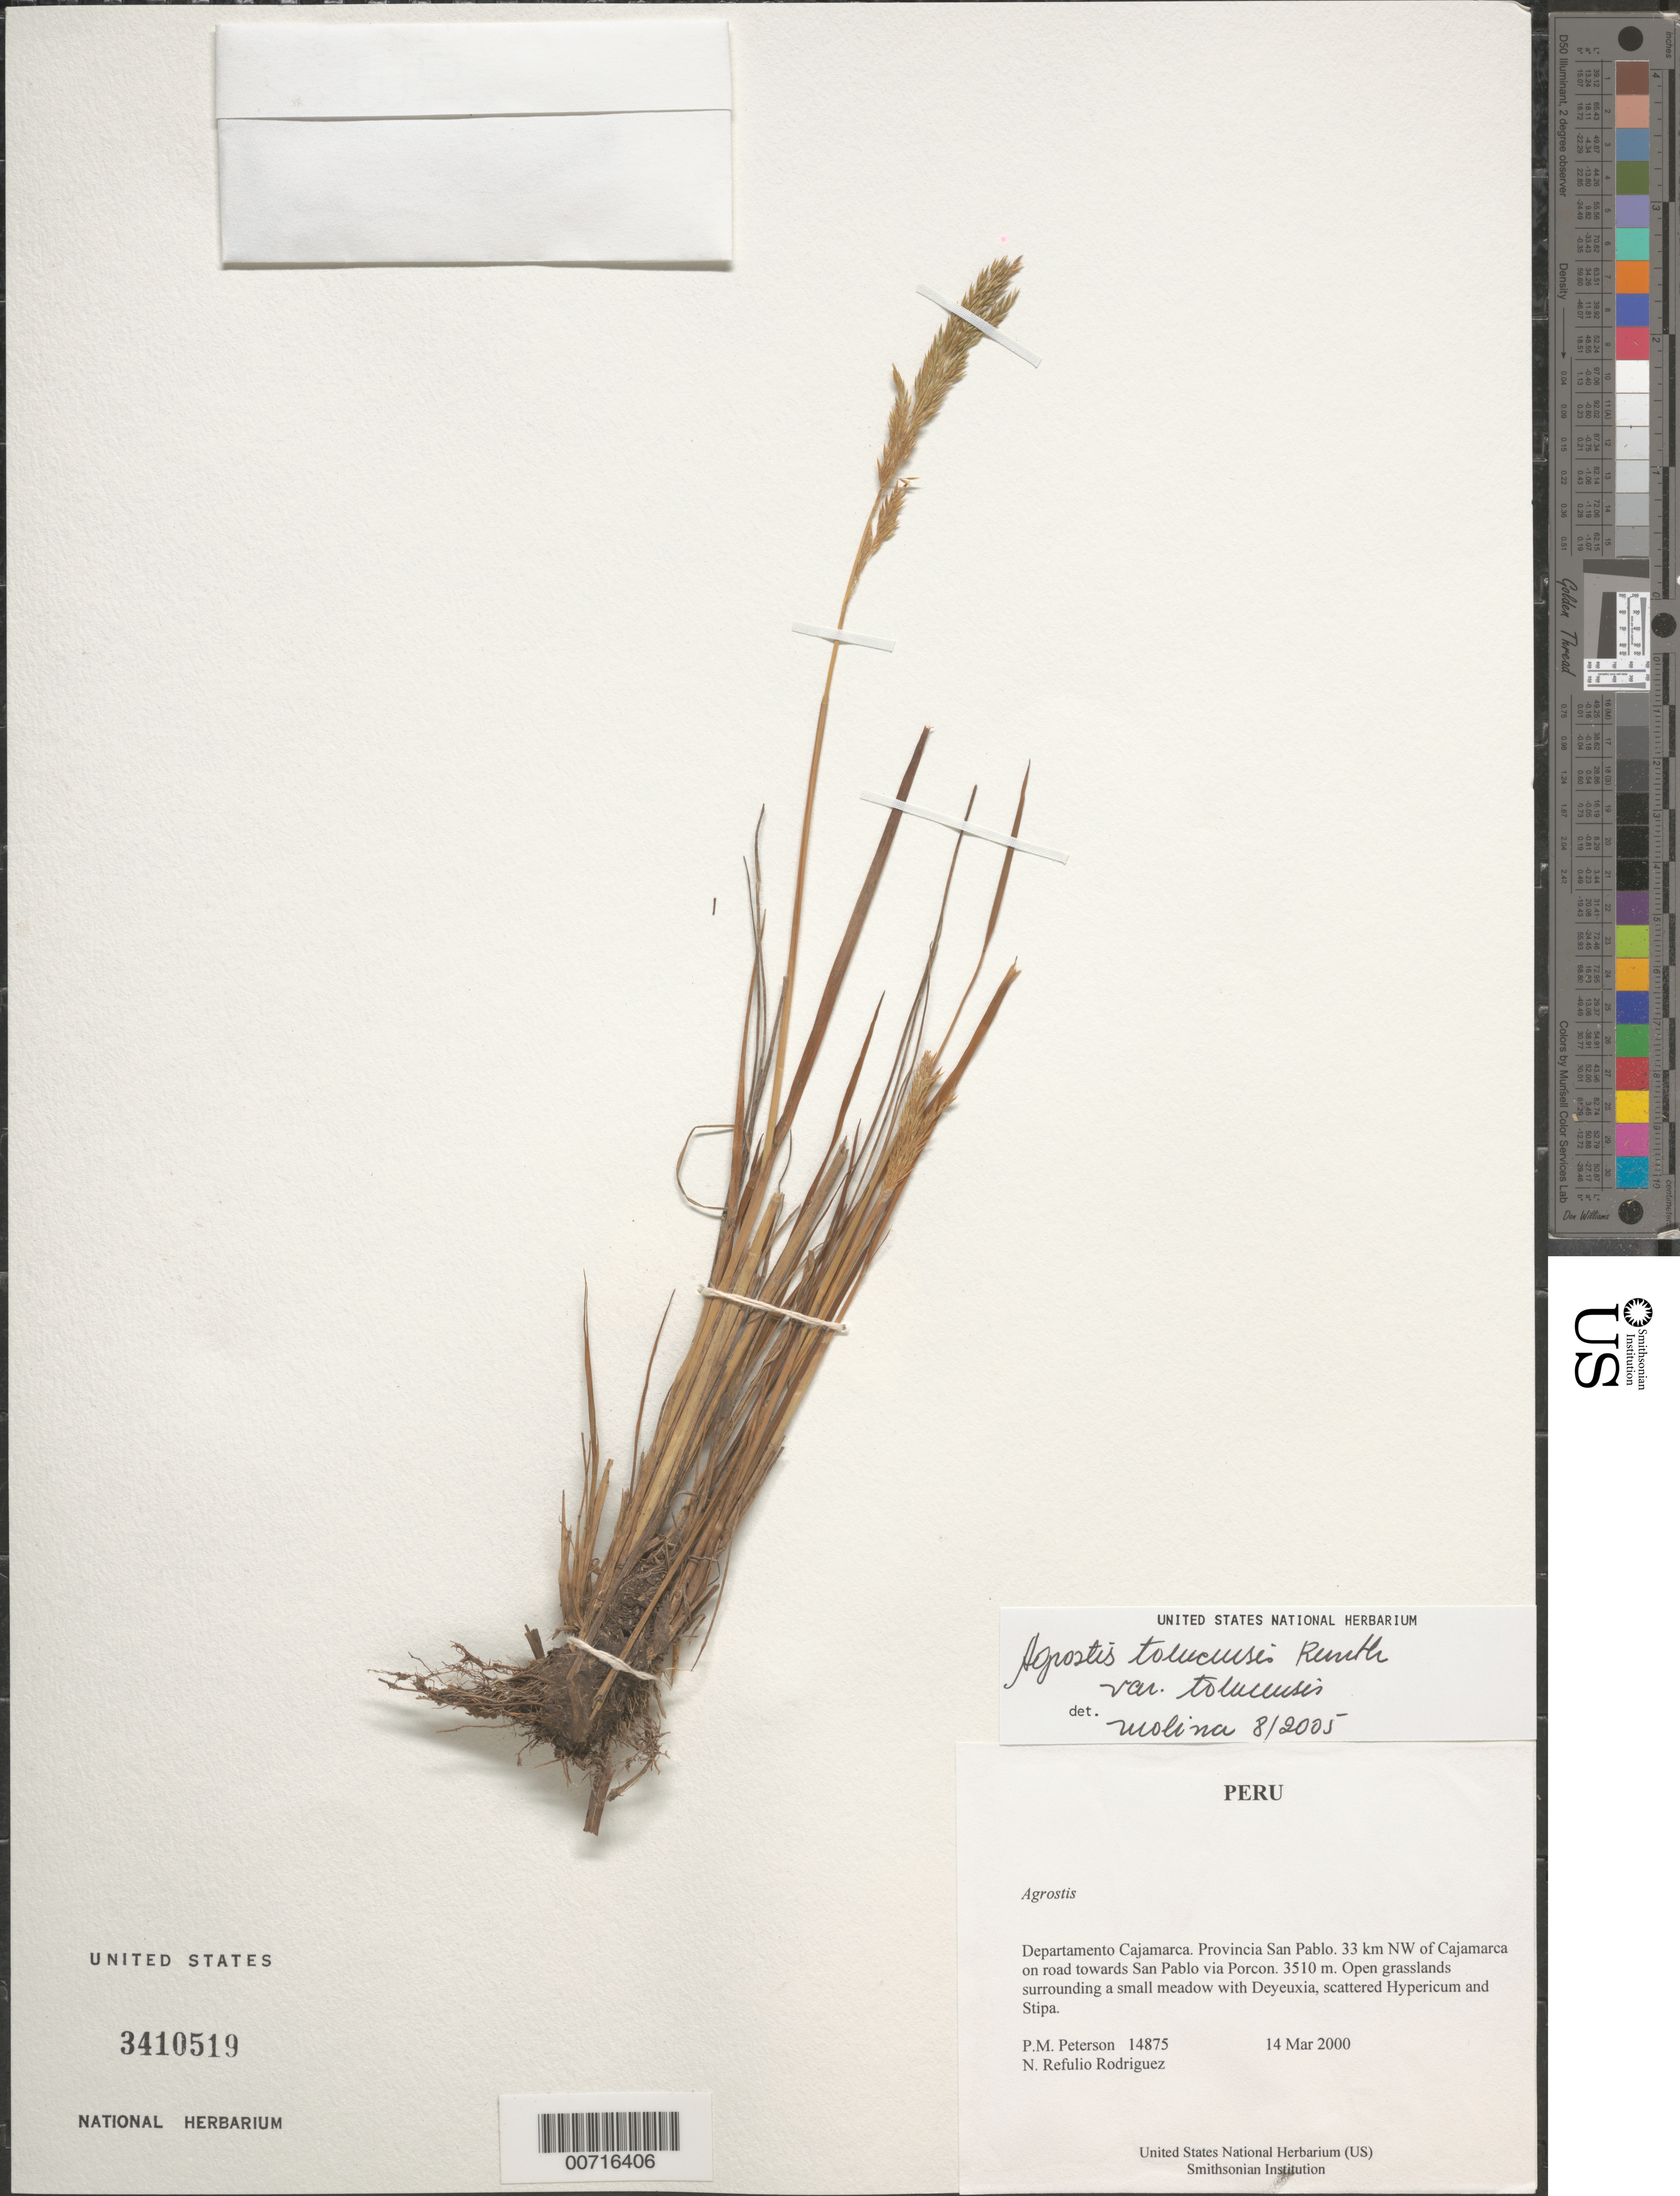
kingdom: Plantae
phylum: Tracheophyta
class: Liliopsida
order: Poales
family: Poaceae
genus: Agrostis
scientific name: Agrostis tolucensis var. tolucensis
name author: Kunth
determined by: Molina, Ana M. de R.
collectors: P. M. Peterson & N. Refulio-Rodríguez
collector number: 14875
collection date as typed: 14 Mar 2000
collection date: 2000-03-14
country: Peru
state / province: Cajamarca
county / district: San Pablo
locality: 33 km NW of Cajamarca on road towards San Pablo via Porcon.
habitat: Open grasslands surrounding a small meadow with Deyeuxia, scattered Hypericum and Stipa.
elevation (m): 3510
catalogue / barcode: US 3410519